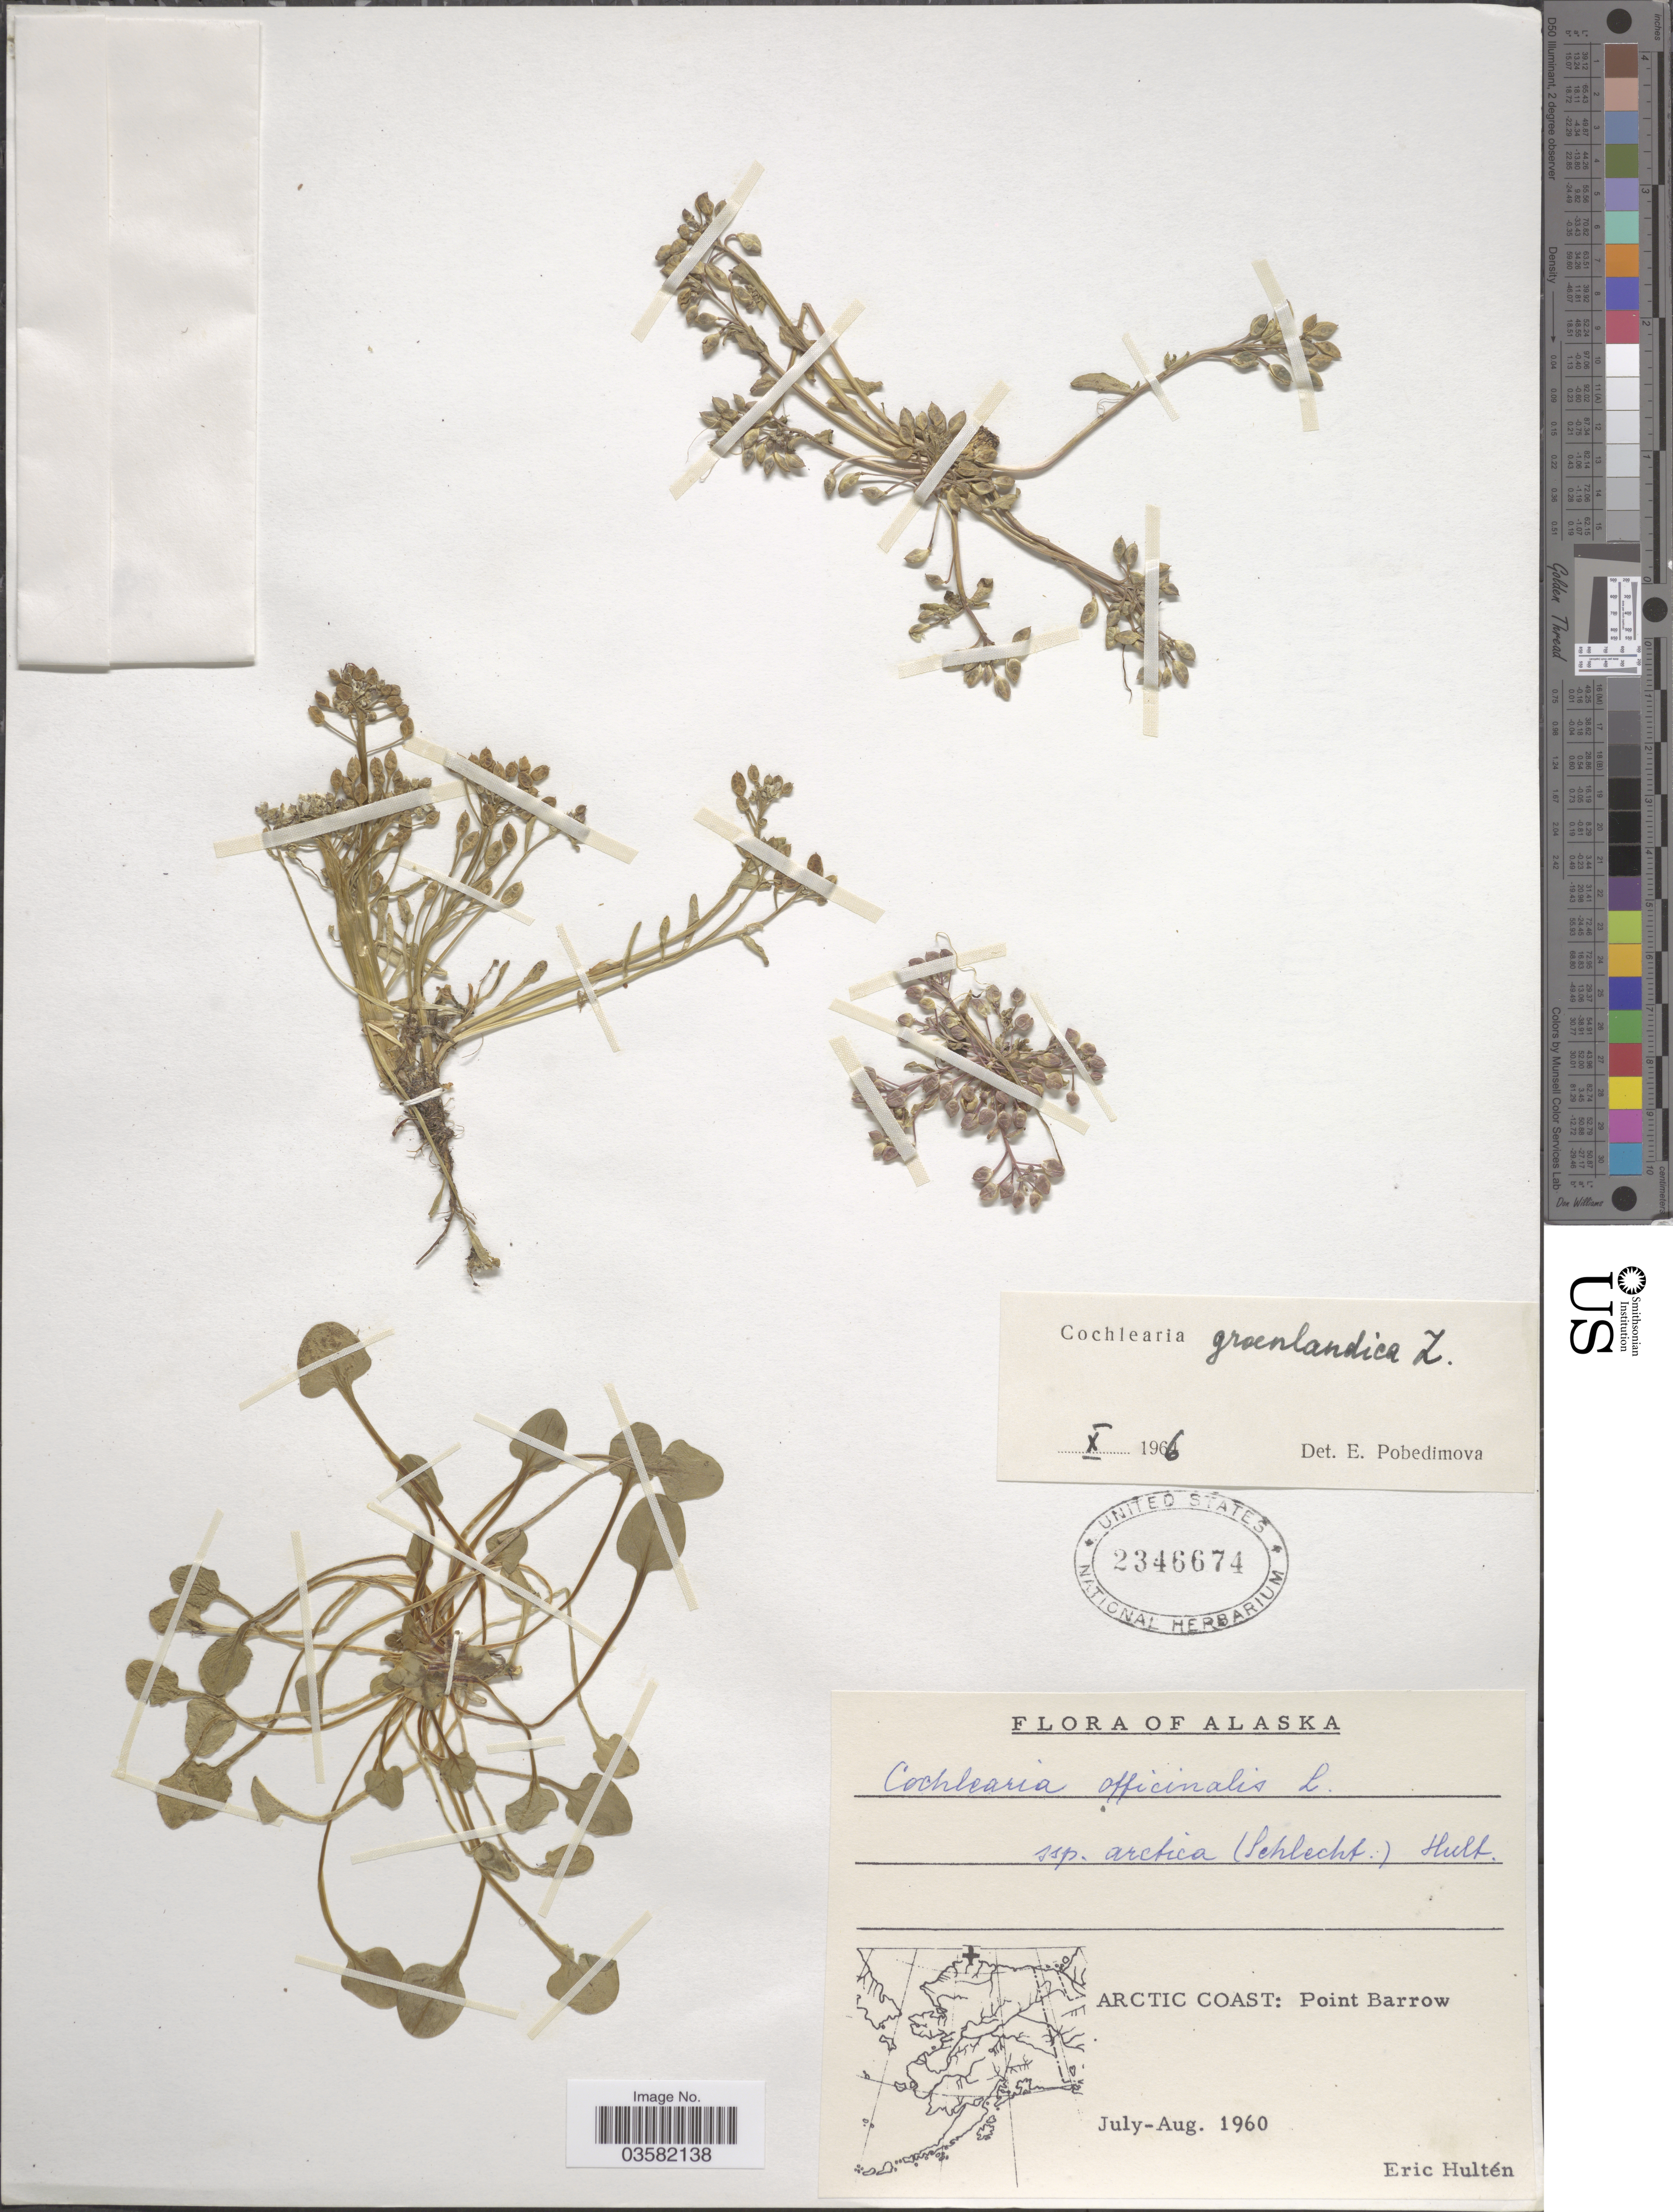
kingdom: Plantae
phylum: Tracheophyta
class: Magnoliopsida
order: Brassicales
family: Brassicaceae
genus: Cochlearia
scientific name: Cochlearia groenlandica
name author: L.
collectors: E. G. Hultén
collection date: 1960-07/1960-08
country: United States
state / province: Alaska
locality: Arctic Coast: Point Barrow.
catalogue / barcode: US 2346674